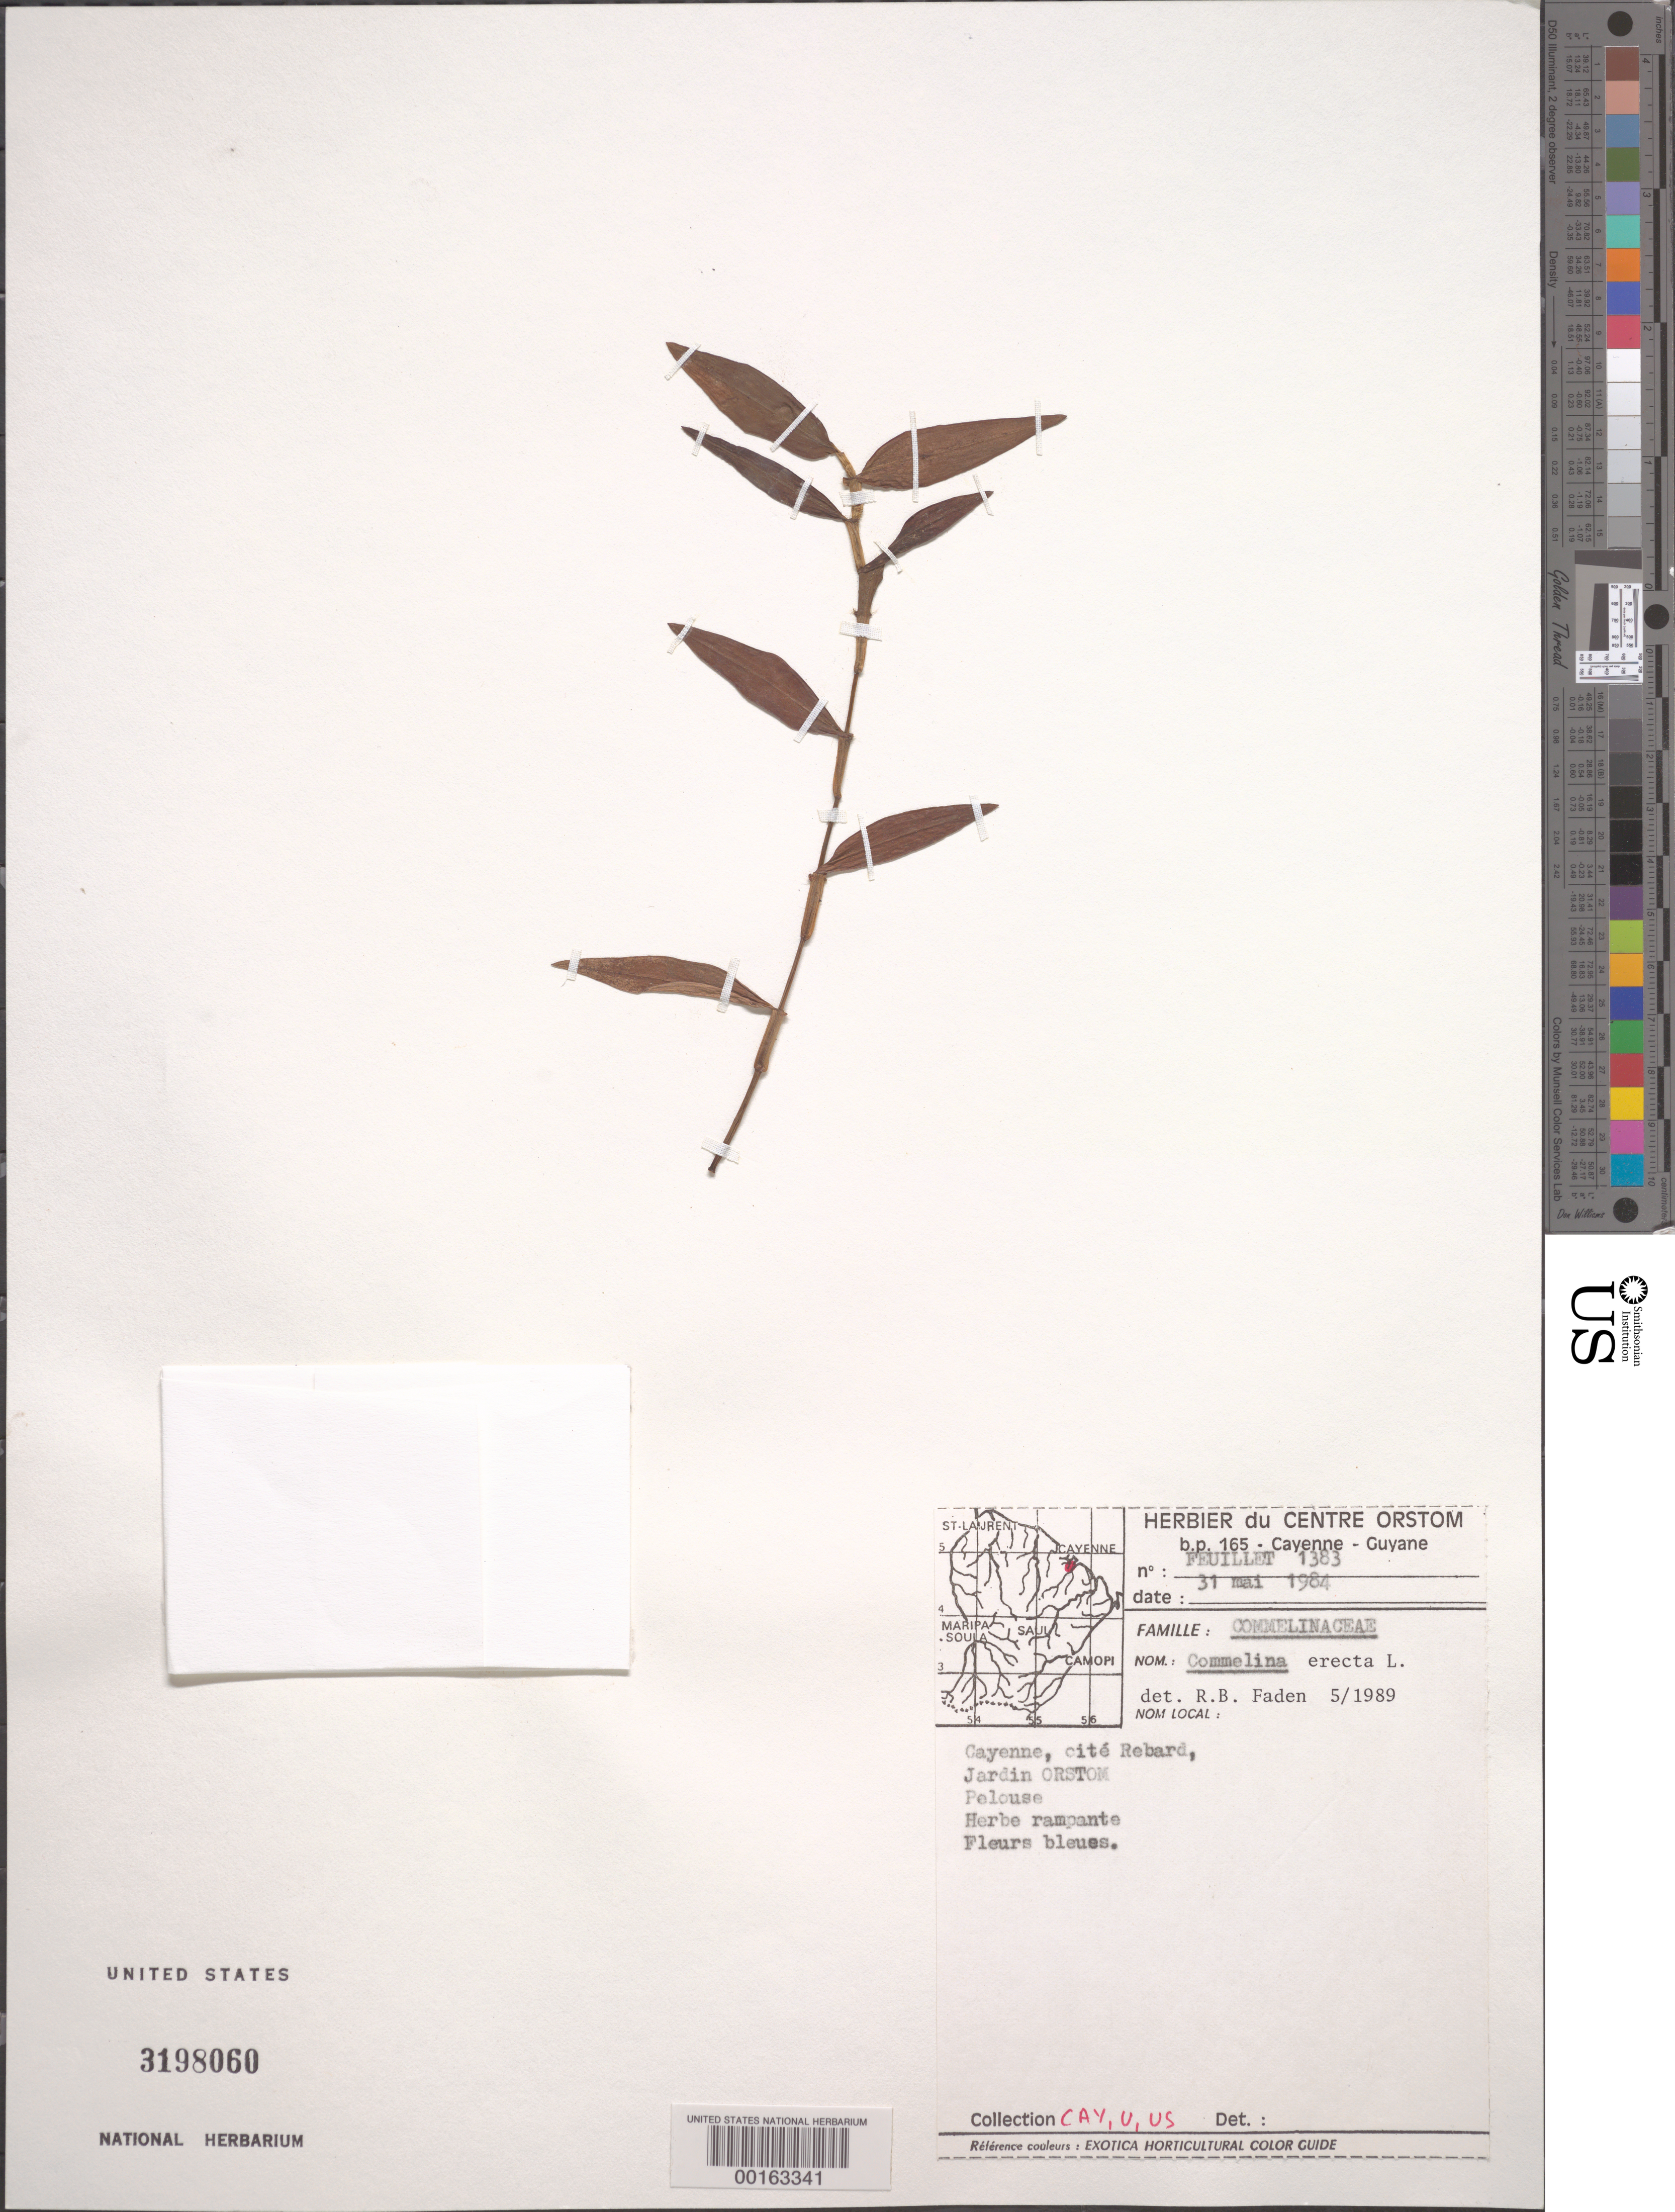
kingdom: Plantae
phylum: Tracheophyta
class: Liliopsida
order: Commelinales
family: Commelinaceae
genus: Commelina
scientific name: Commelina erecta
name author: L.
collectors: C. Feuillet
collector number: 1383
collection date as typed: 31 May 1984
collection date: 1984-05-31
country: French Guiana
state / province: Cayenne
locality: Cayenne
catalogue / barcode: US 3198060